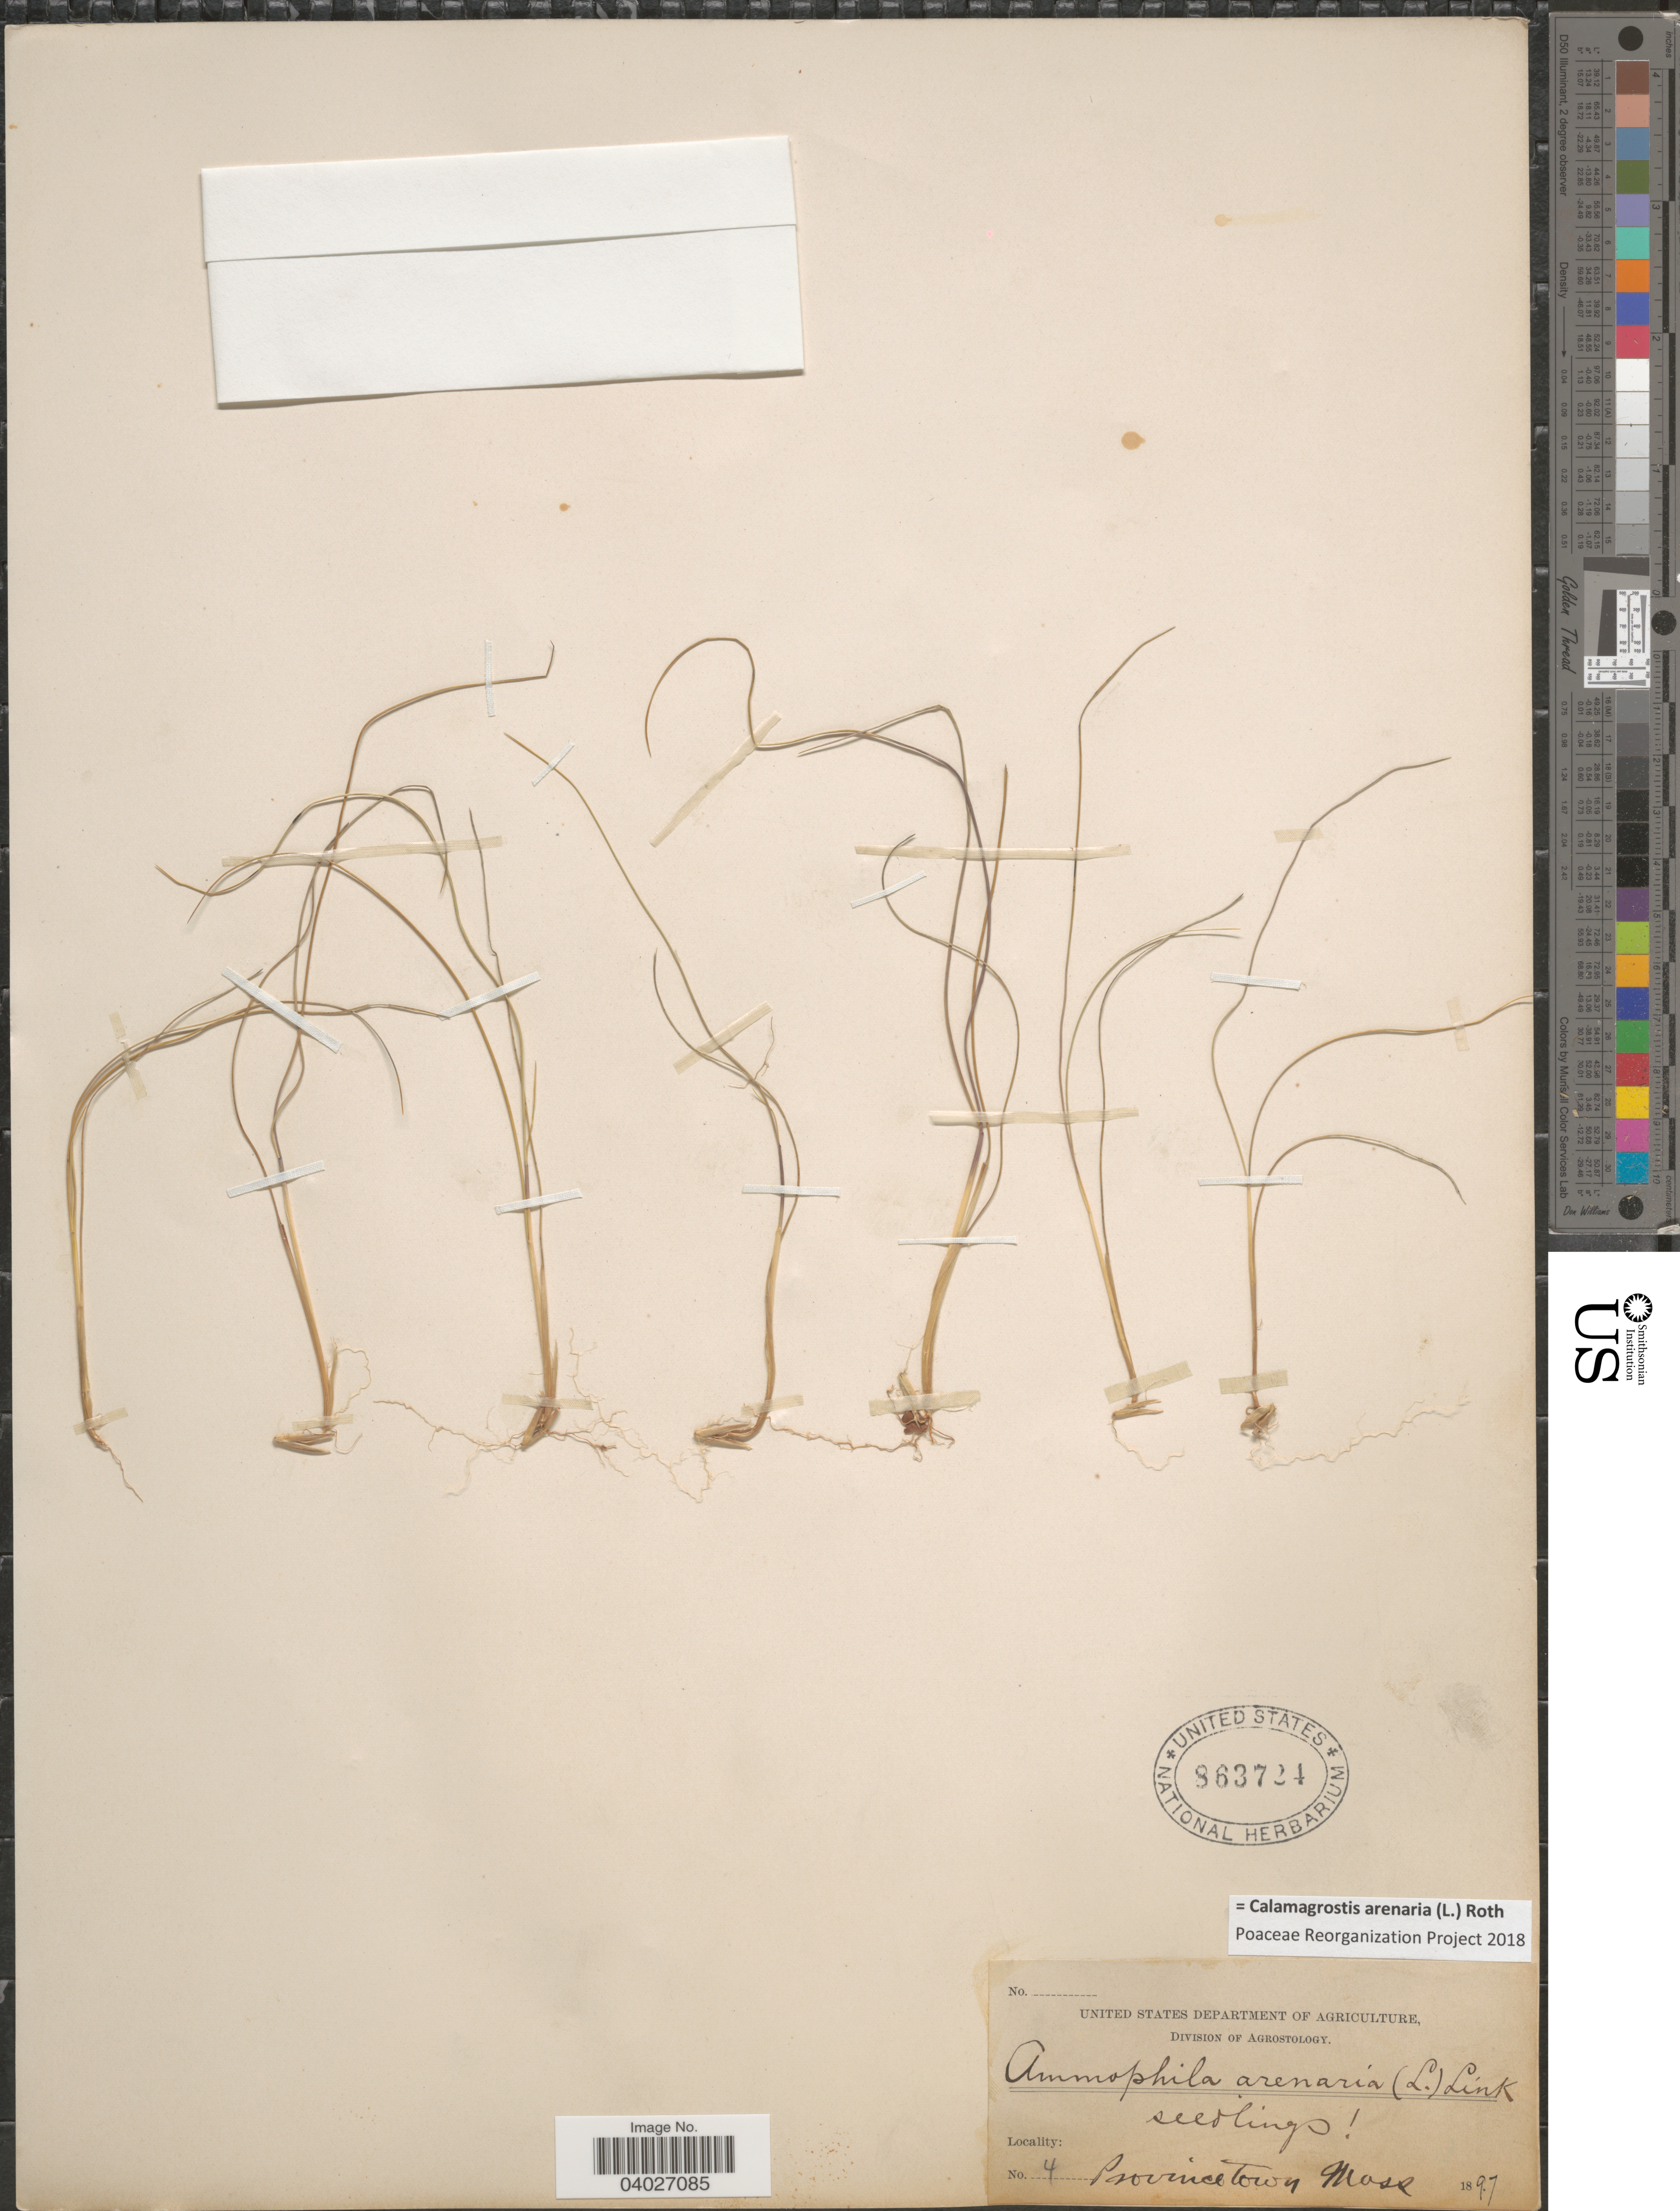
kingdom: Plantae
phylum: Tracheophyta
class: Liliopsida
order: Poales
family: Poaceae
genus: Calamagrostis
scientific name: Calamagrostis arenaria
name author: (L.) Roth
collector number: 4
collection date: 1897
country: United States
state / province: Massachusetts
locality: Province town.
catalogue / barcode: US 863724